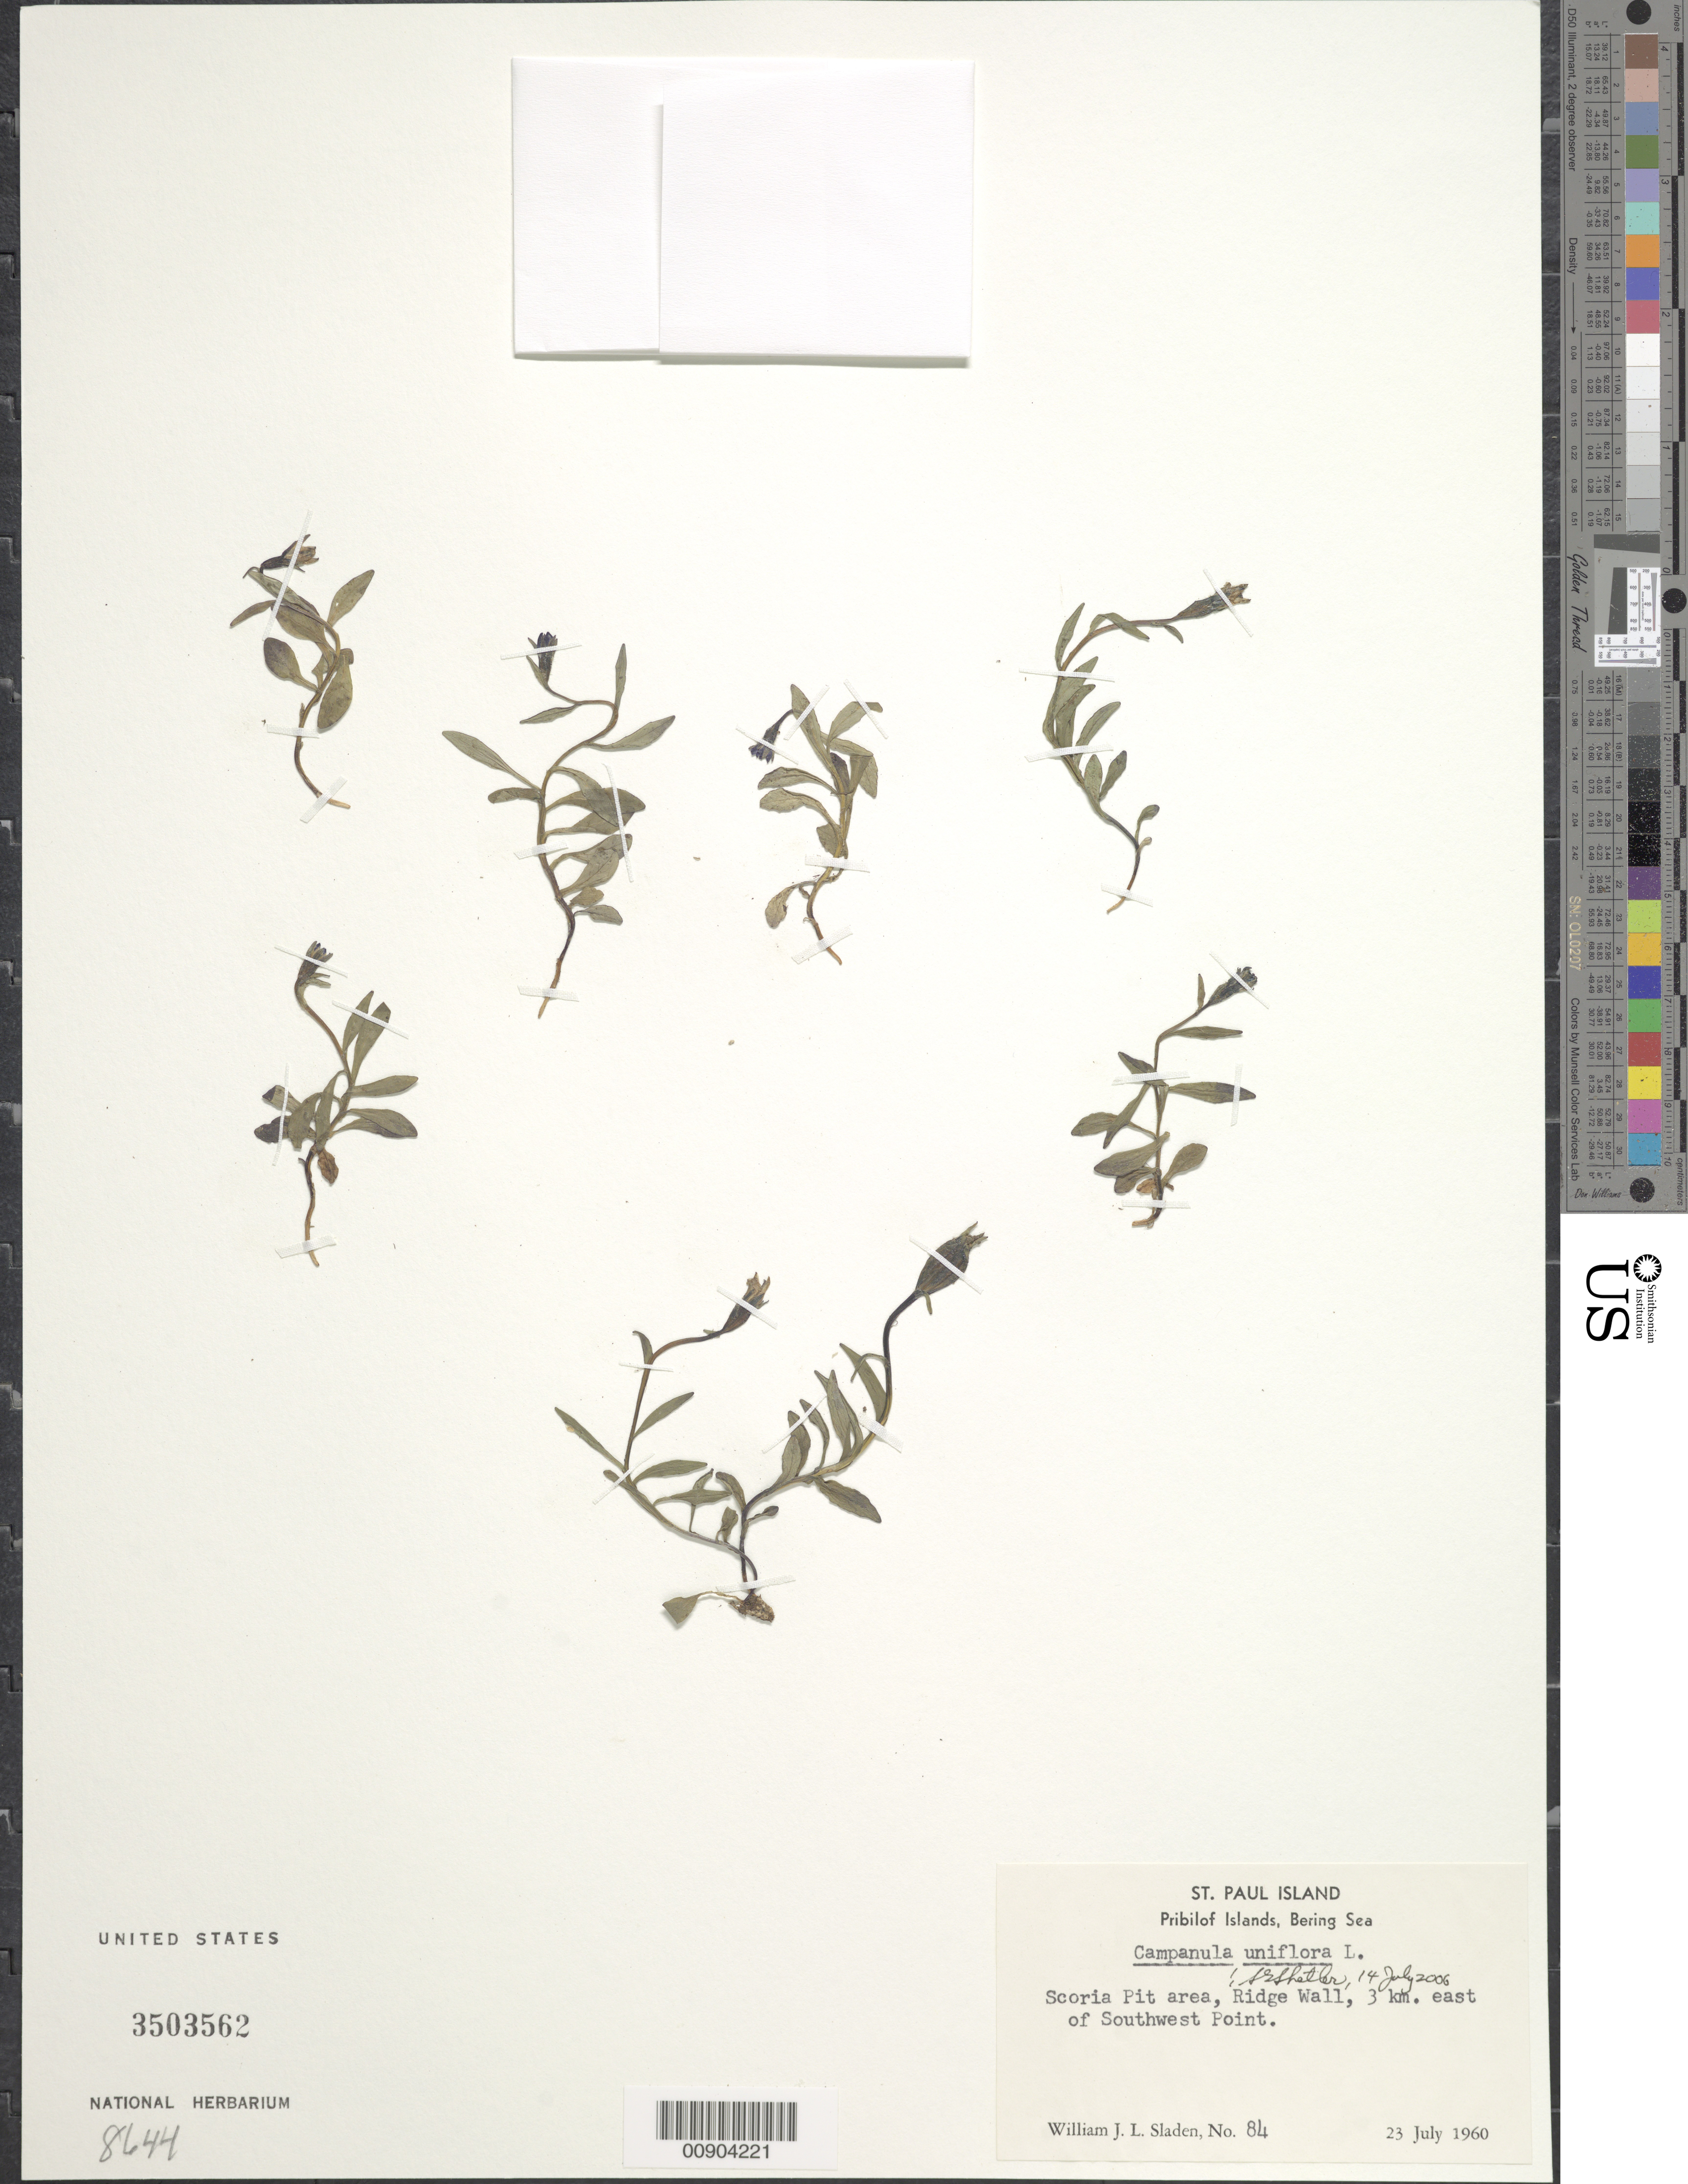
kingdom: Plantae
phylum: Tracheophyta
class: Magnoliopsida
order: Asterales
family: Campanulaceae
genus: Campanula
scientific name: Campanula uniflora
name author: L.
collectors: W. Sladen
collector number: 84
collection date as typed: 23 Jul 1960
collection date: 1960-07-23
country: United States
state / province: Alaska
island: St. Paul Island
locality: Scoria Pit area, Ridge Wall, 3 km. east of Southwest Point., Bering Sea, Pribilof Islands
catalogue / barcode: US 3503562